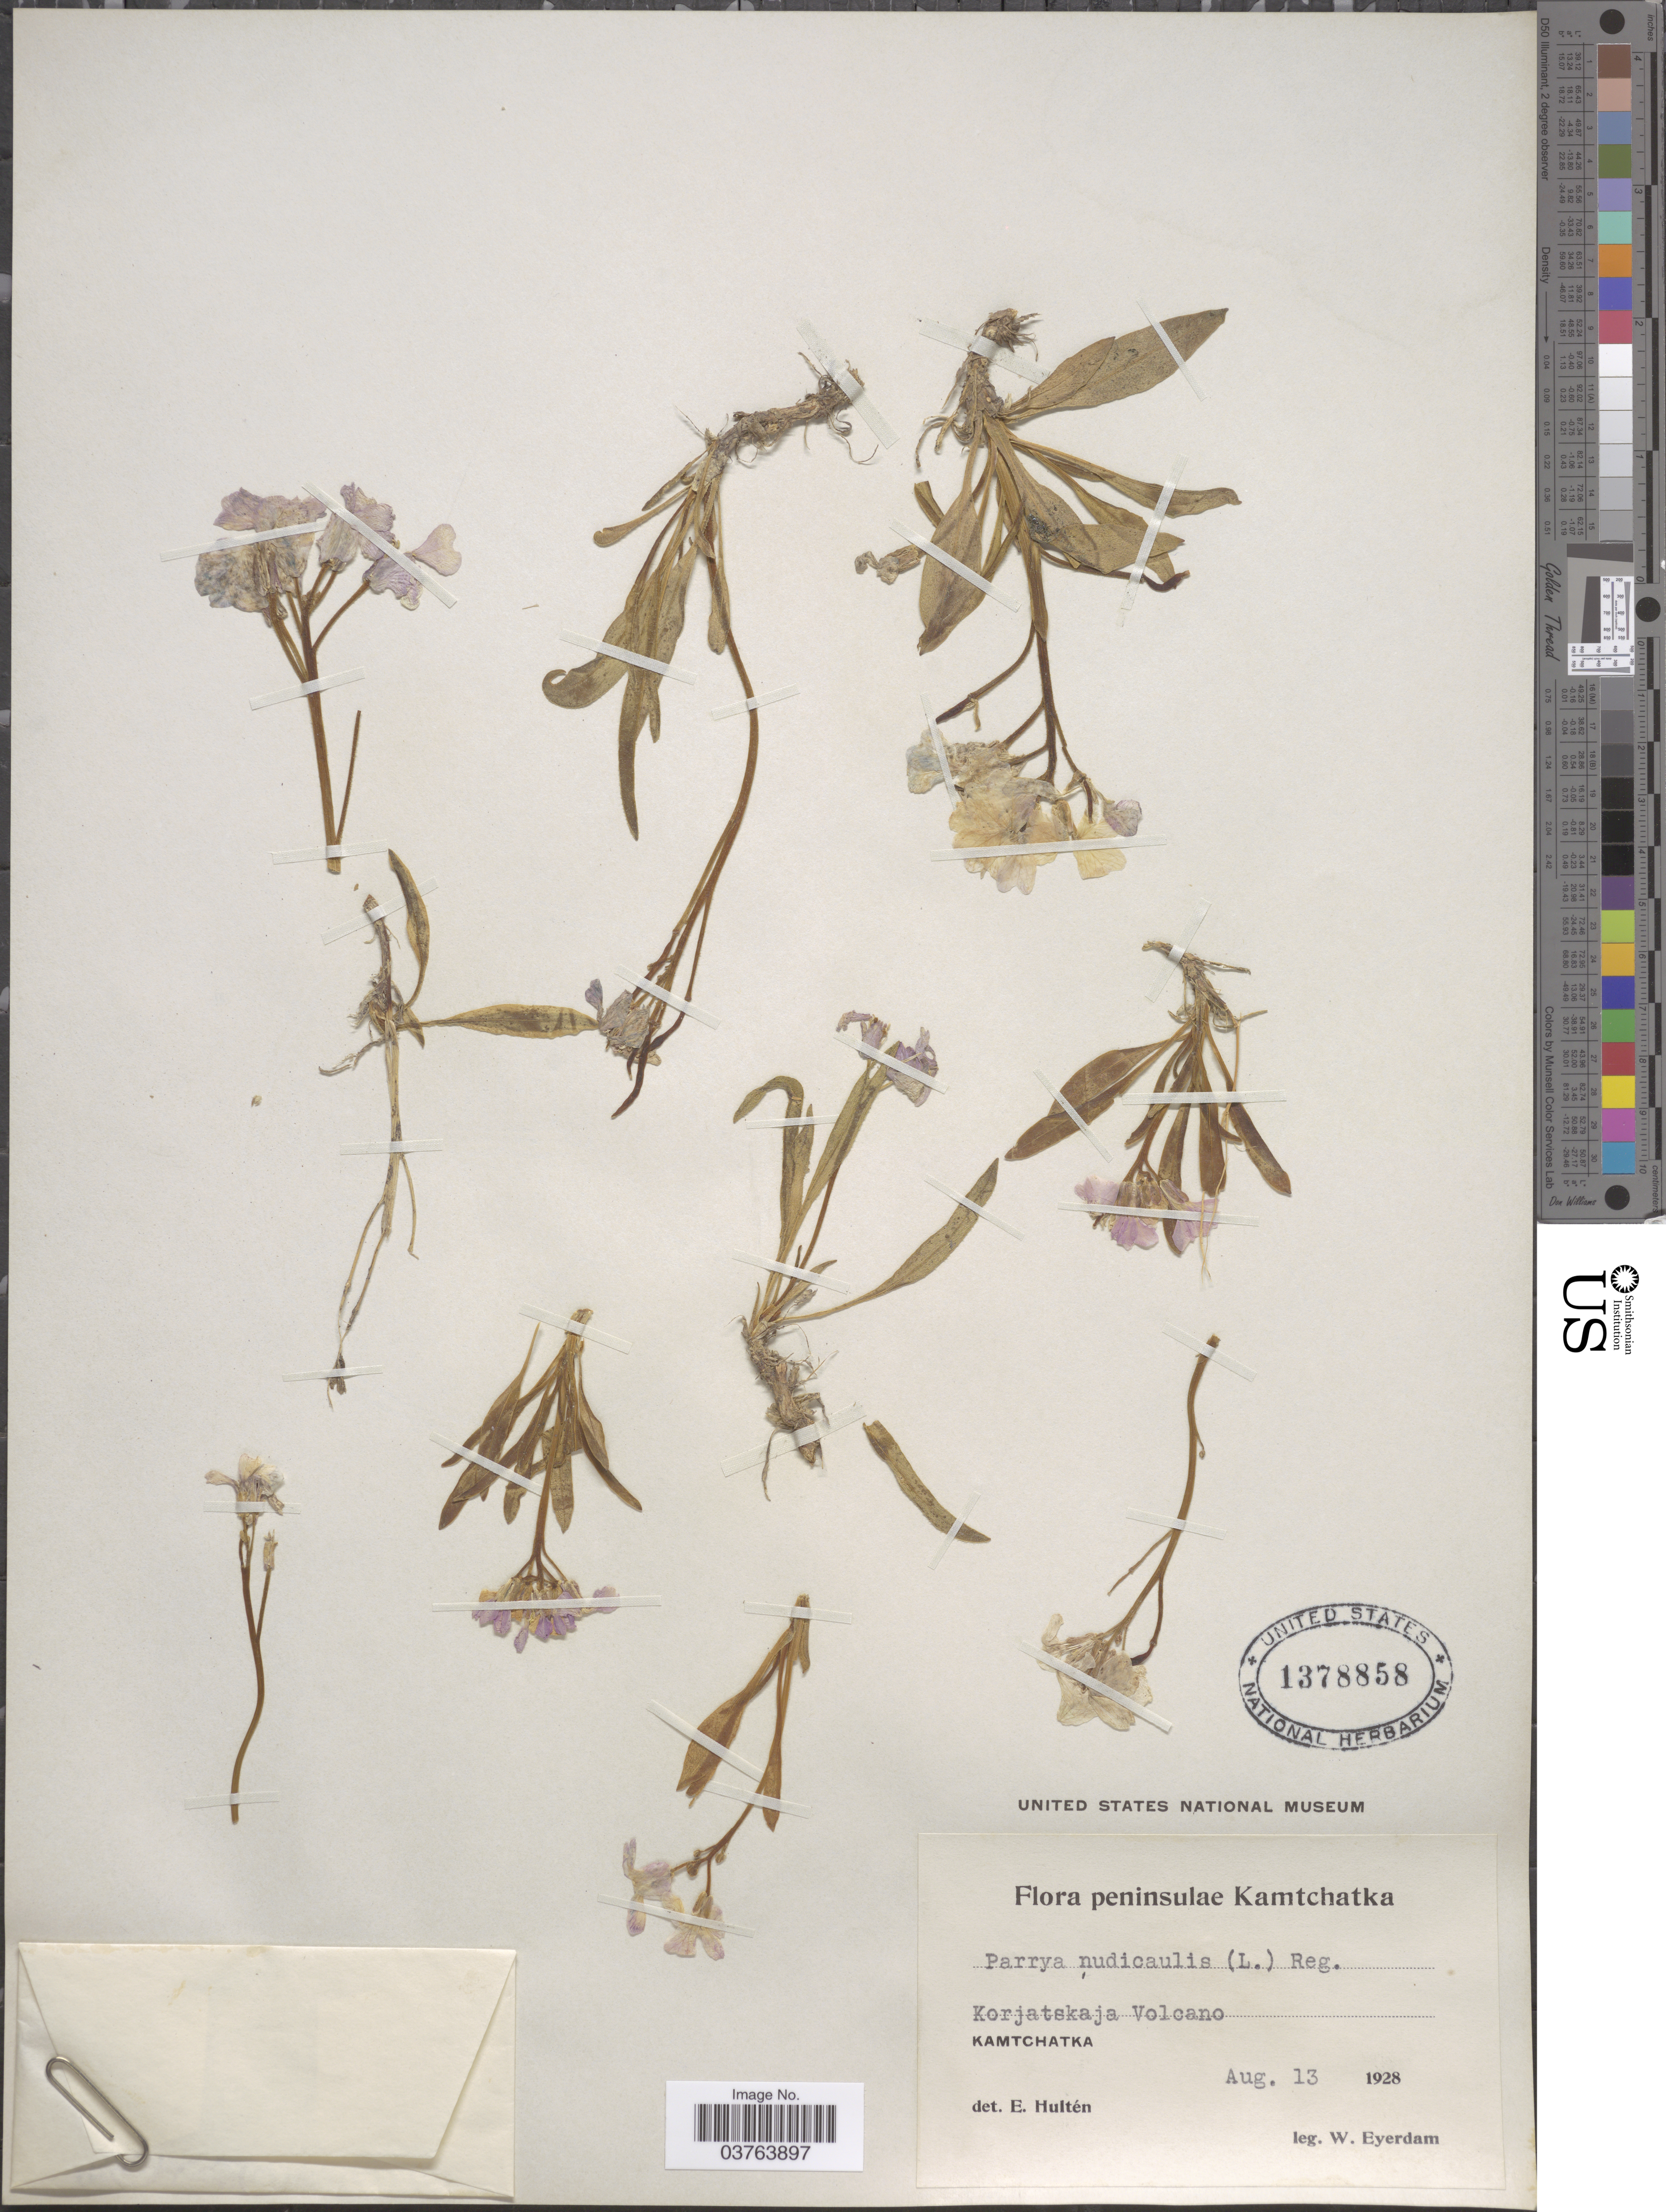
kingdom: Plantae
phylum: Tracheophyta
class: Magnoliopsida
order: Brassicales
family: Brassicaceae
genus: Parrya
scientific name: Parrya nudicaulis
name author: (L.) Regel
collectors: W. J. Eyerdam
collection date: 1928-08-13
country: Russian Federation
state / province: Kamchatka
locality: Peninsulae Kamtchatka. Korjatskaja Volcano.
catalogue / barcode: US 1378858